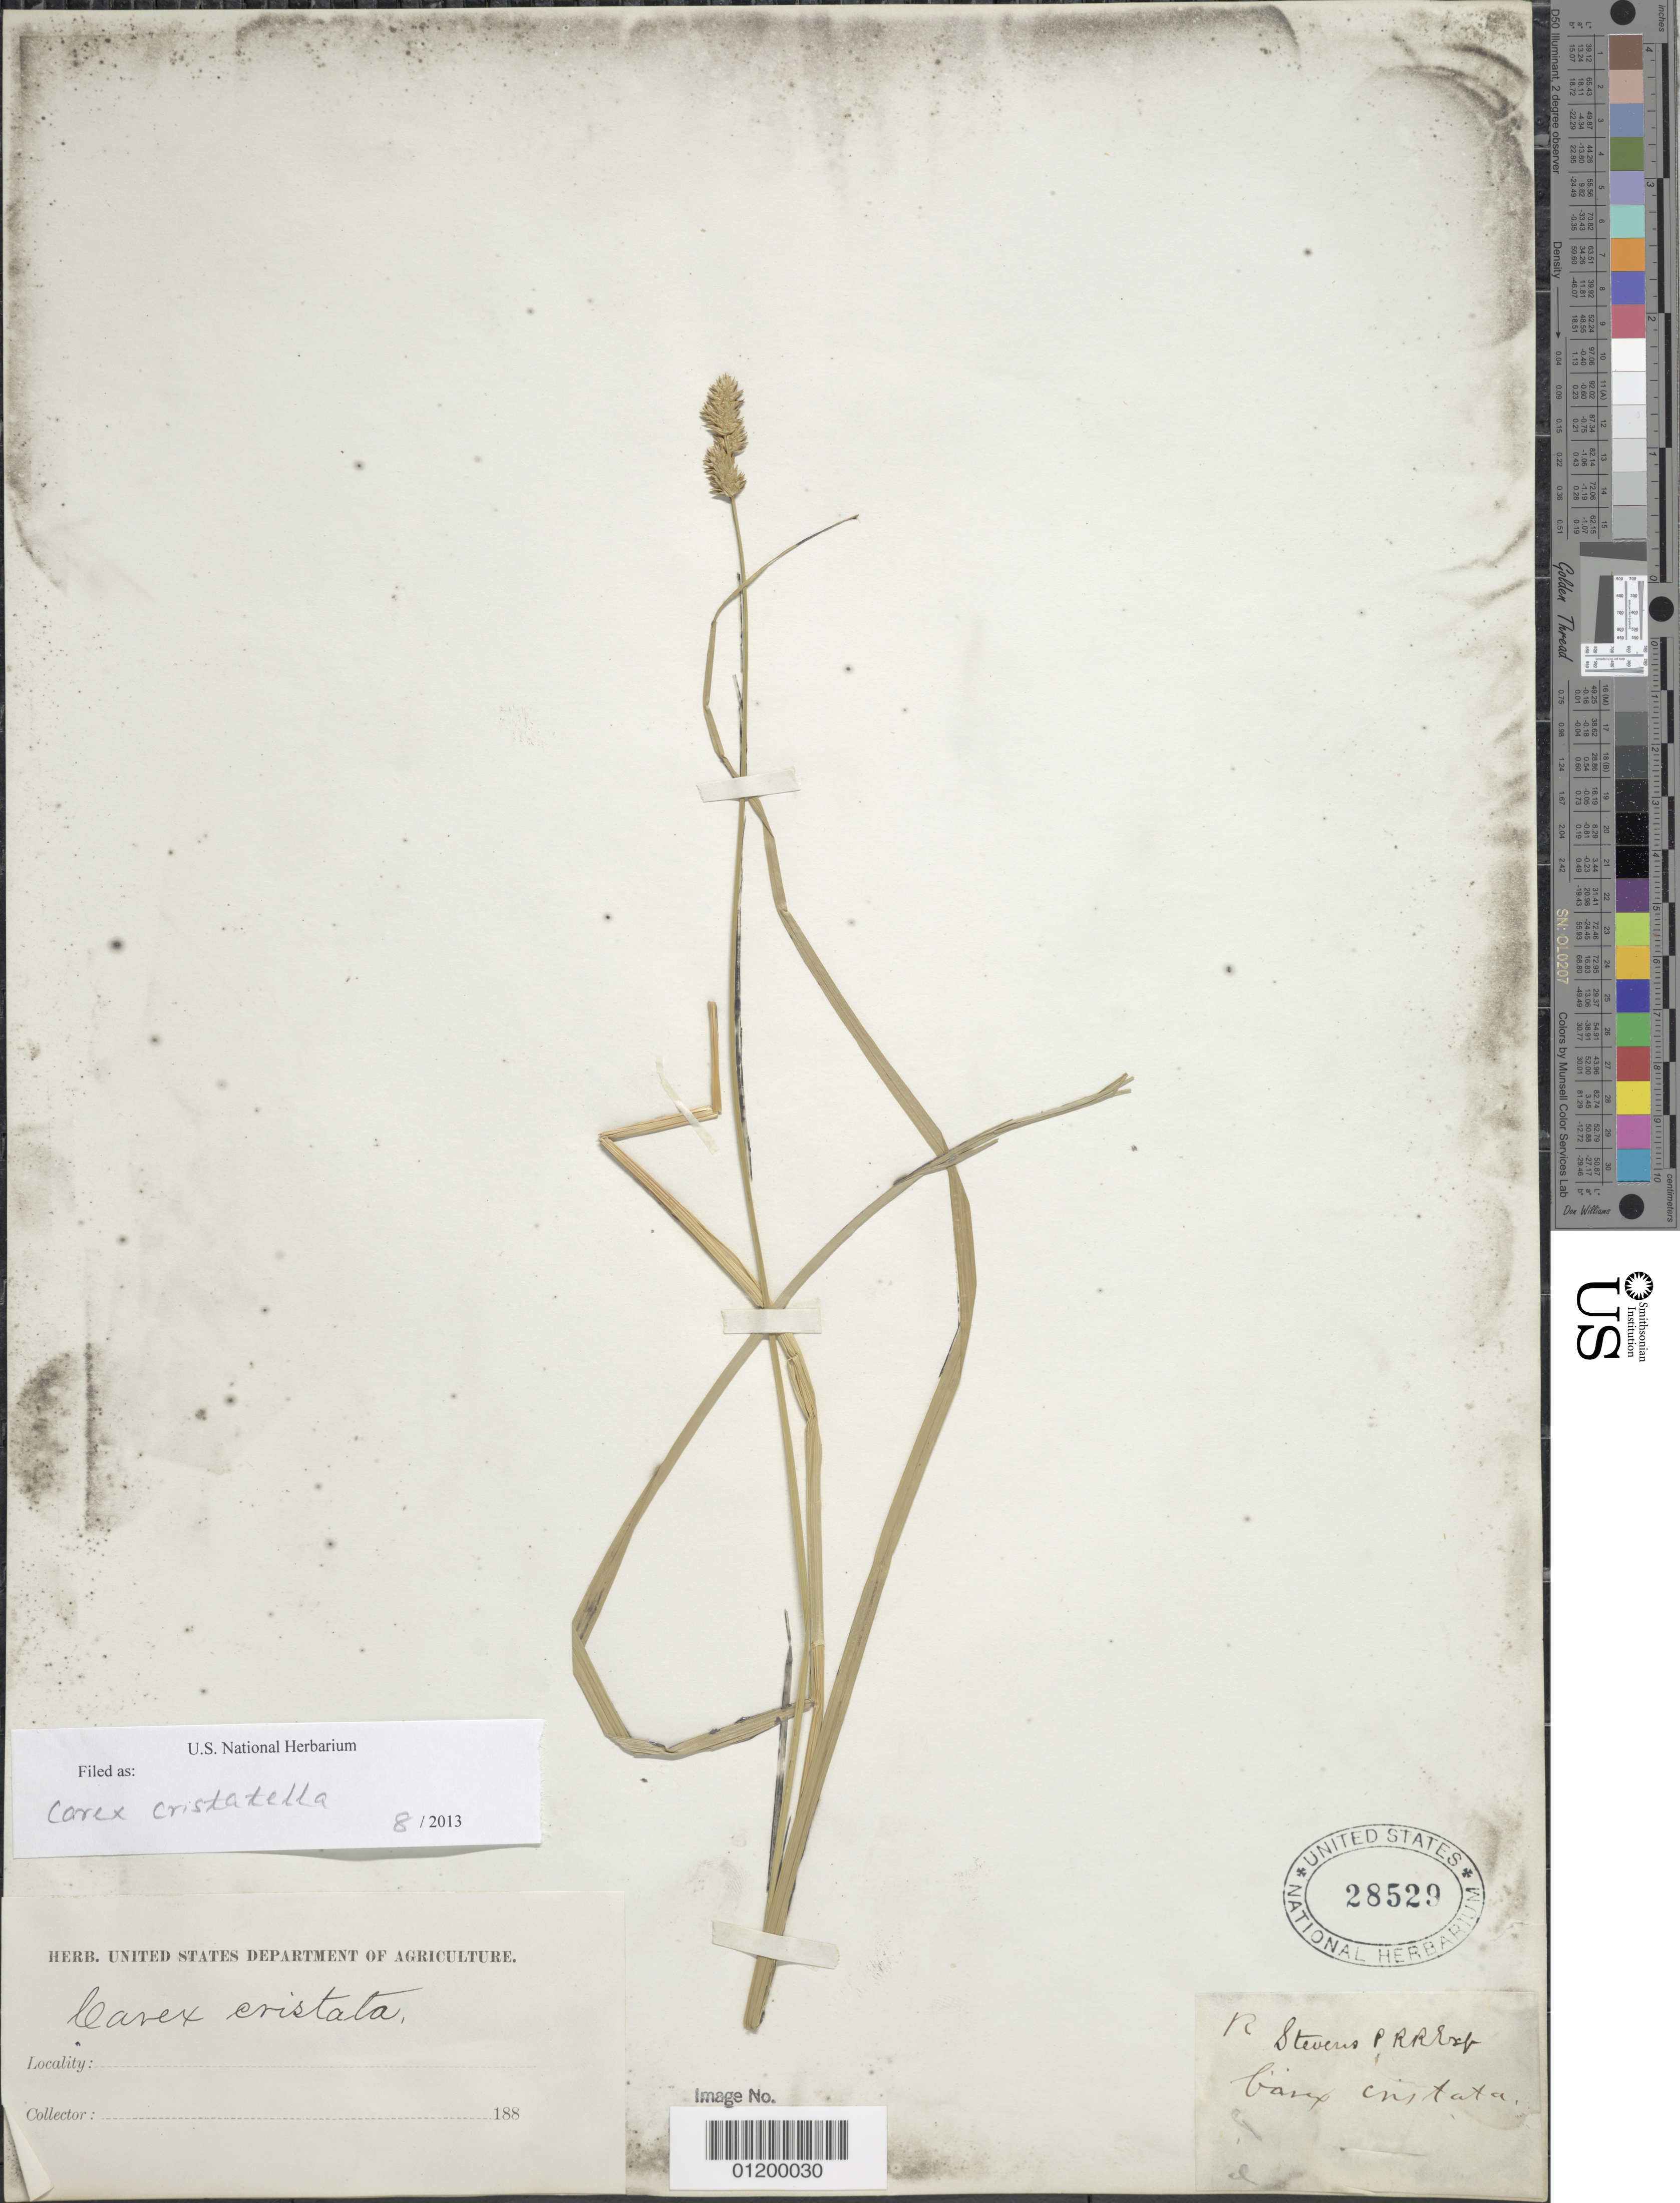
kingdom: Plantae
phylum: Tracheophyta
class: Liliopsida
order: Poales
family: Cyperaceae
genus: Carex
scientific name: Carex cristatella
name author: Britton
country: Canada / United States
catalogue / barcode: US 28529